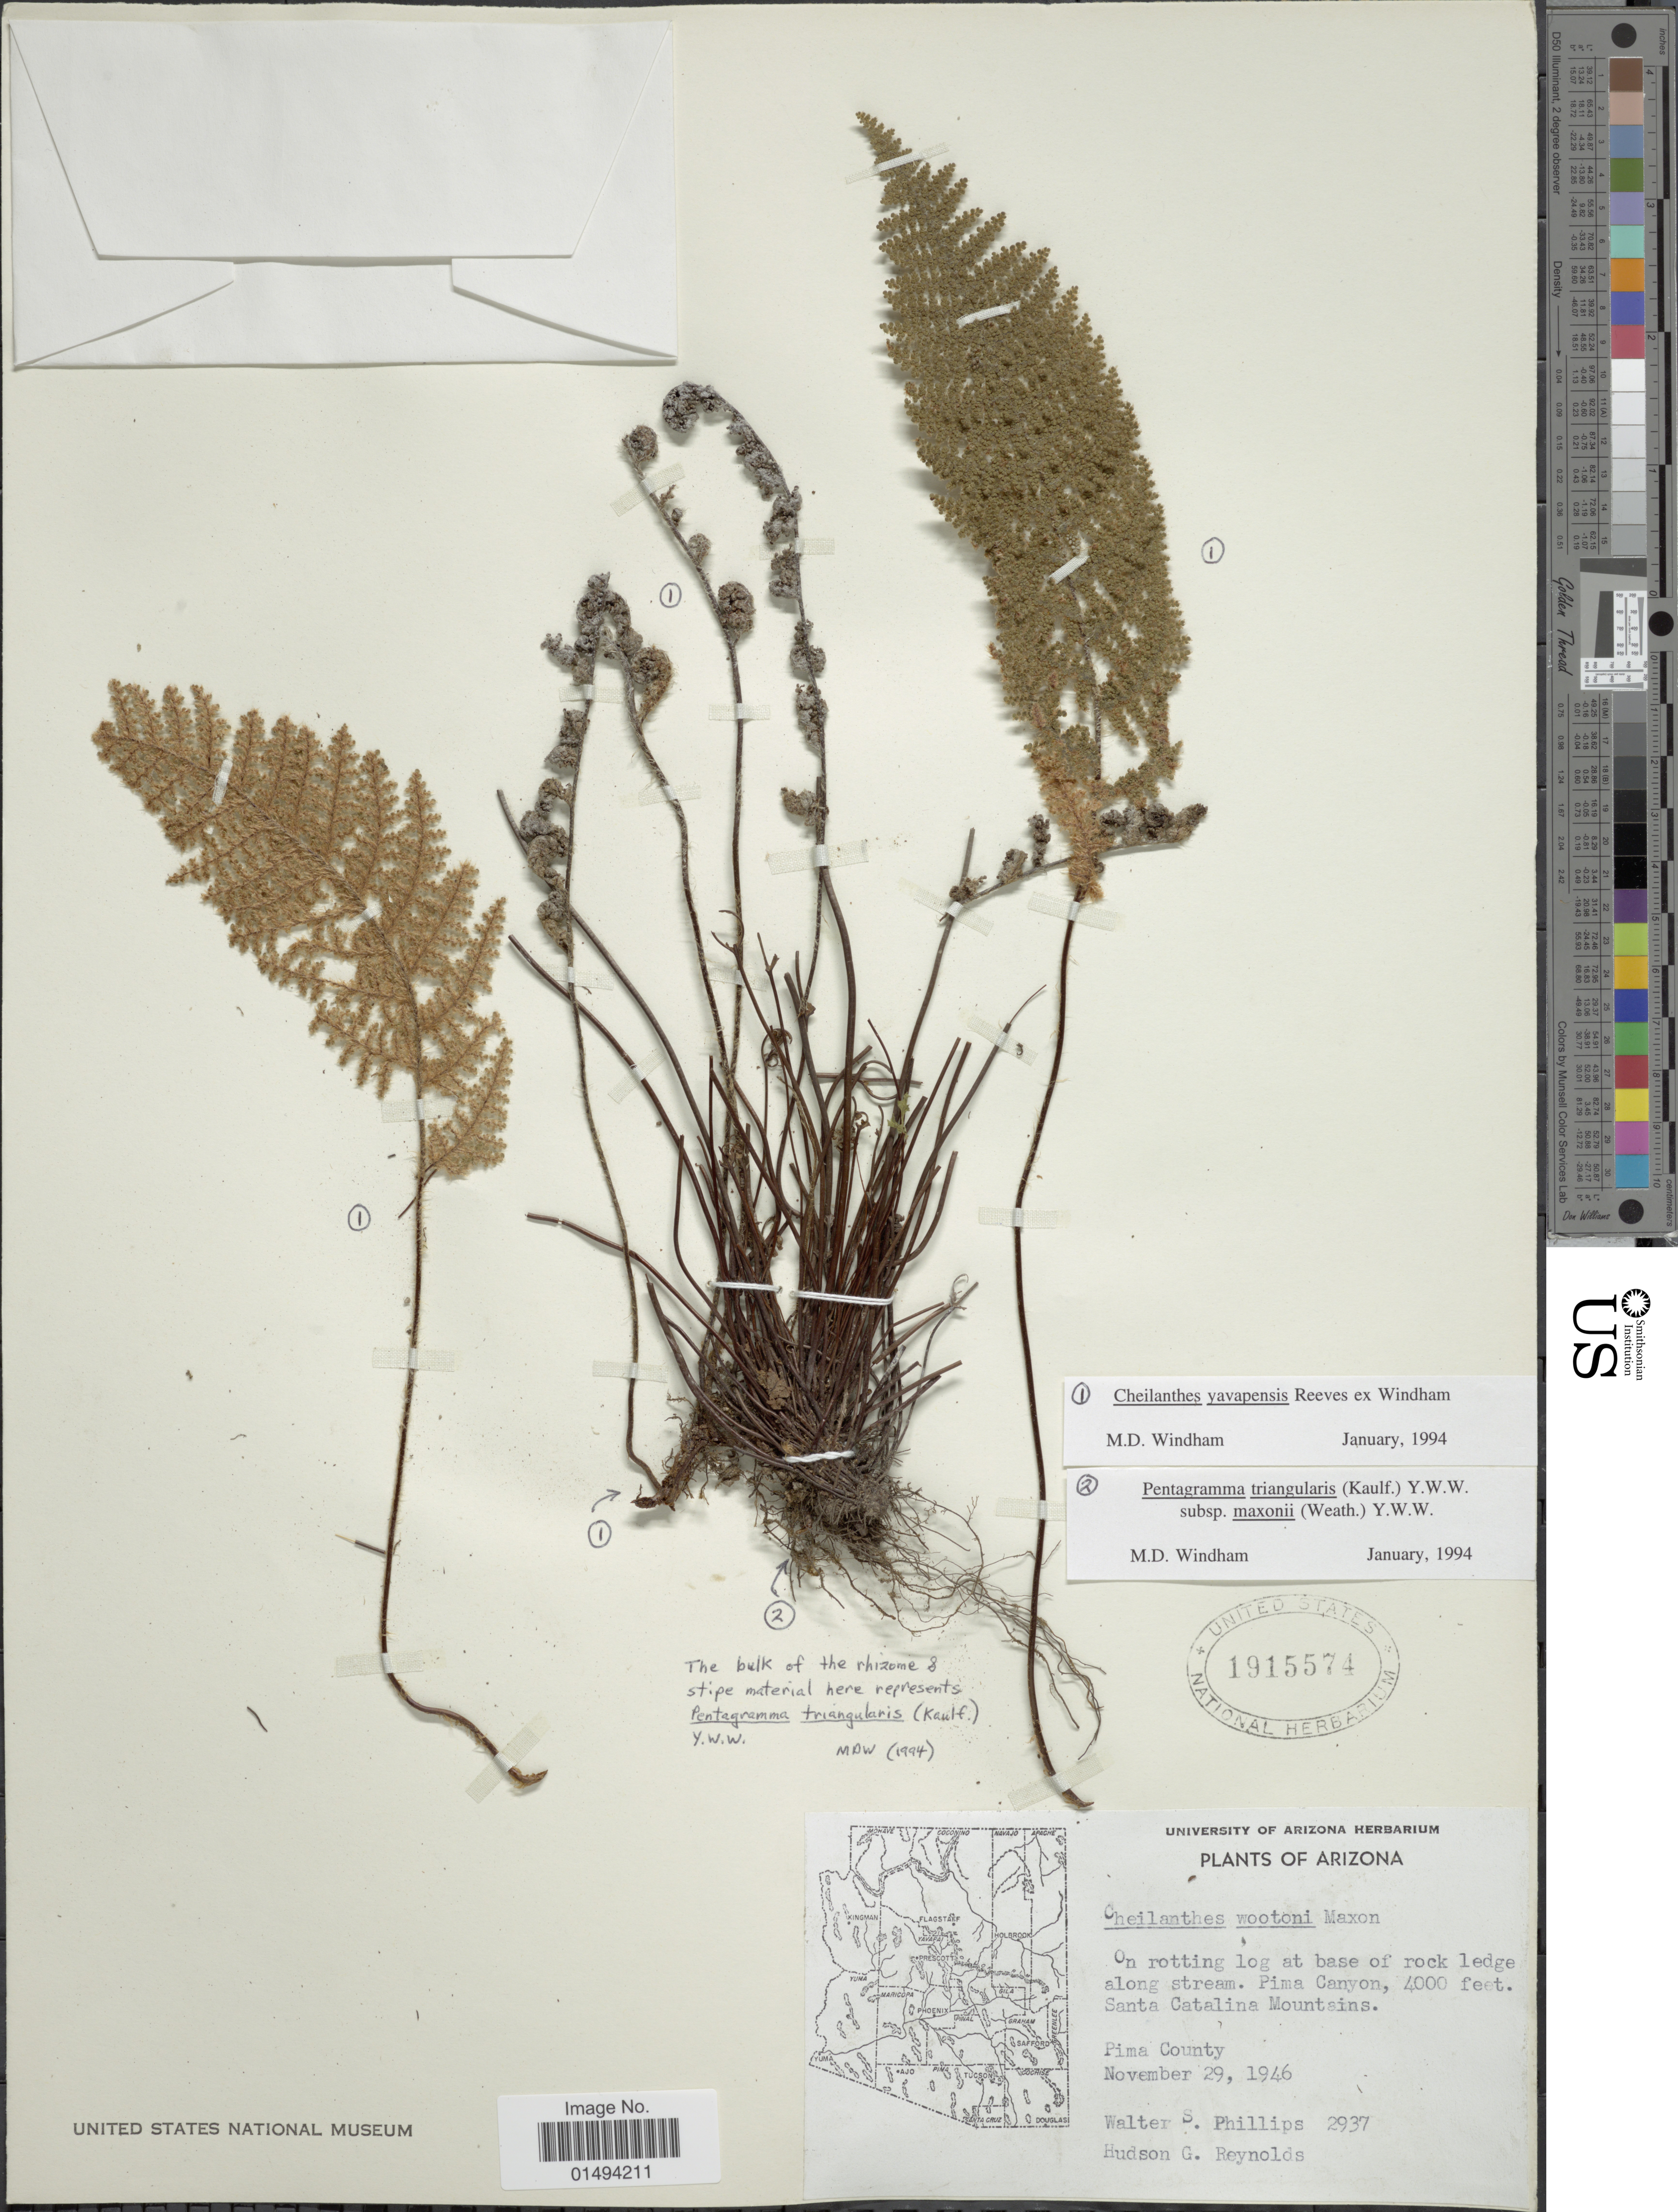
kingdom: Plantae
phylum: Tracheophyta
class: Polypodiopsida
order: Polypodiales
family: Pteridaceae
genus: Myriopteris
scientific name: Myriopteris yavapensis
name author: (T. Reeves ex Windham) Grusz & Windham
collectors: W. S. Phillips & H. Reynolds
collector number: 2937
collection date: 1946-11-29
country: United States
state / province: Arizona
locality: Arizona, On rotting log at base of rock ledge along stream. Pima Canyon, Santa Catalina Mountains, Pima County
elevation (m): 1219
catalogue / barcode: US 1915574